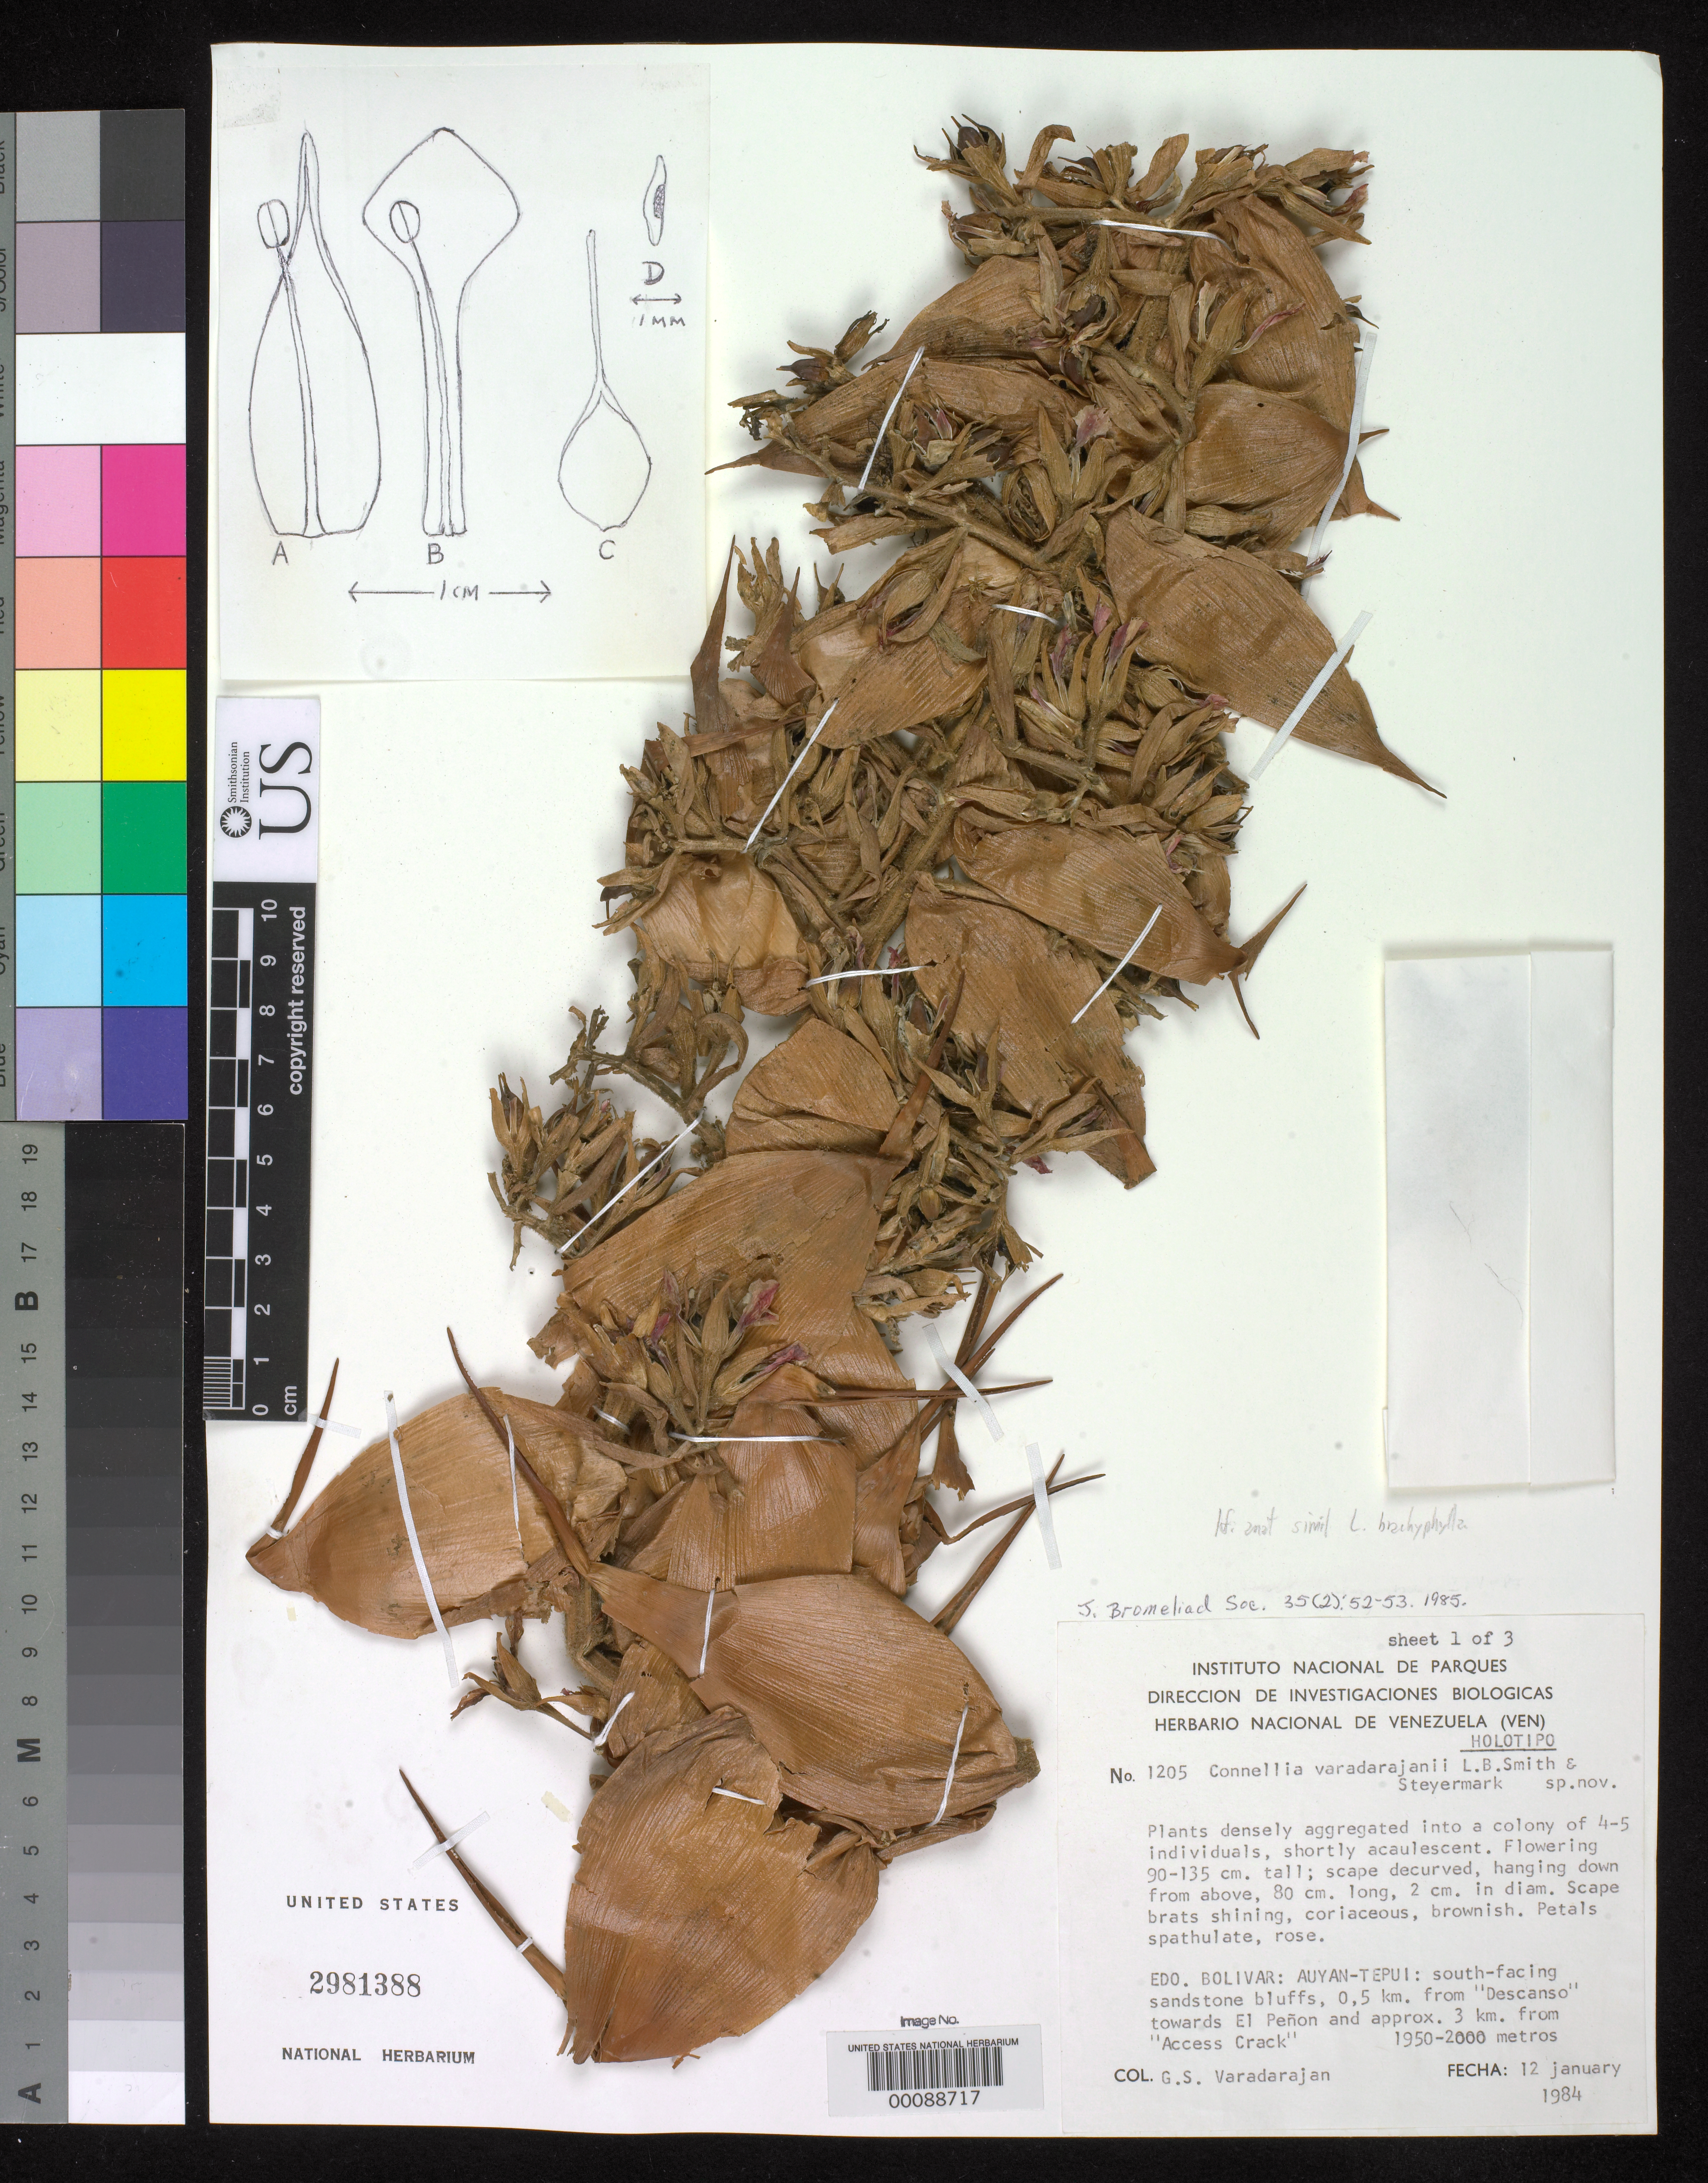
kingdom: Plantae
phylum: Tracheophyta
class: Liliopsida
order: Poales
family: Bromeliaceae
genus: Connellia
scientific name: Connellia varadarajanii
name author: L.B. Sm. & Steyerm.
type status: Holotype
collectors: G. S. Varadarajan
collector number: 1205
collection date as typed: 12 Jan 1984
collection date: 1984-01-12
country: Venezuela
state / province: Bolivar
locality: Auyan-Tepui, 0.5 km from "Descanso" towards El Penon, 3 km from "Access Creek".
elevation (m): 1950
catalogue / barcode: US 2981388